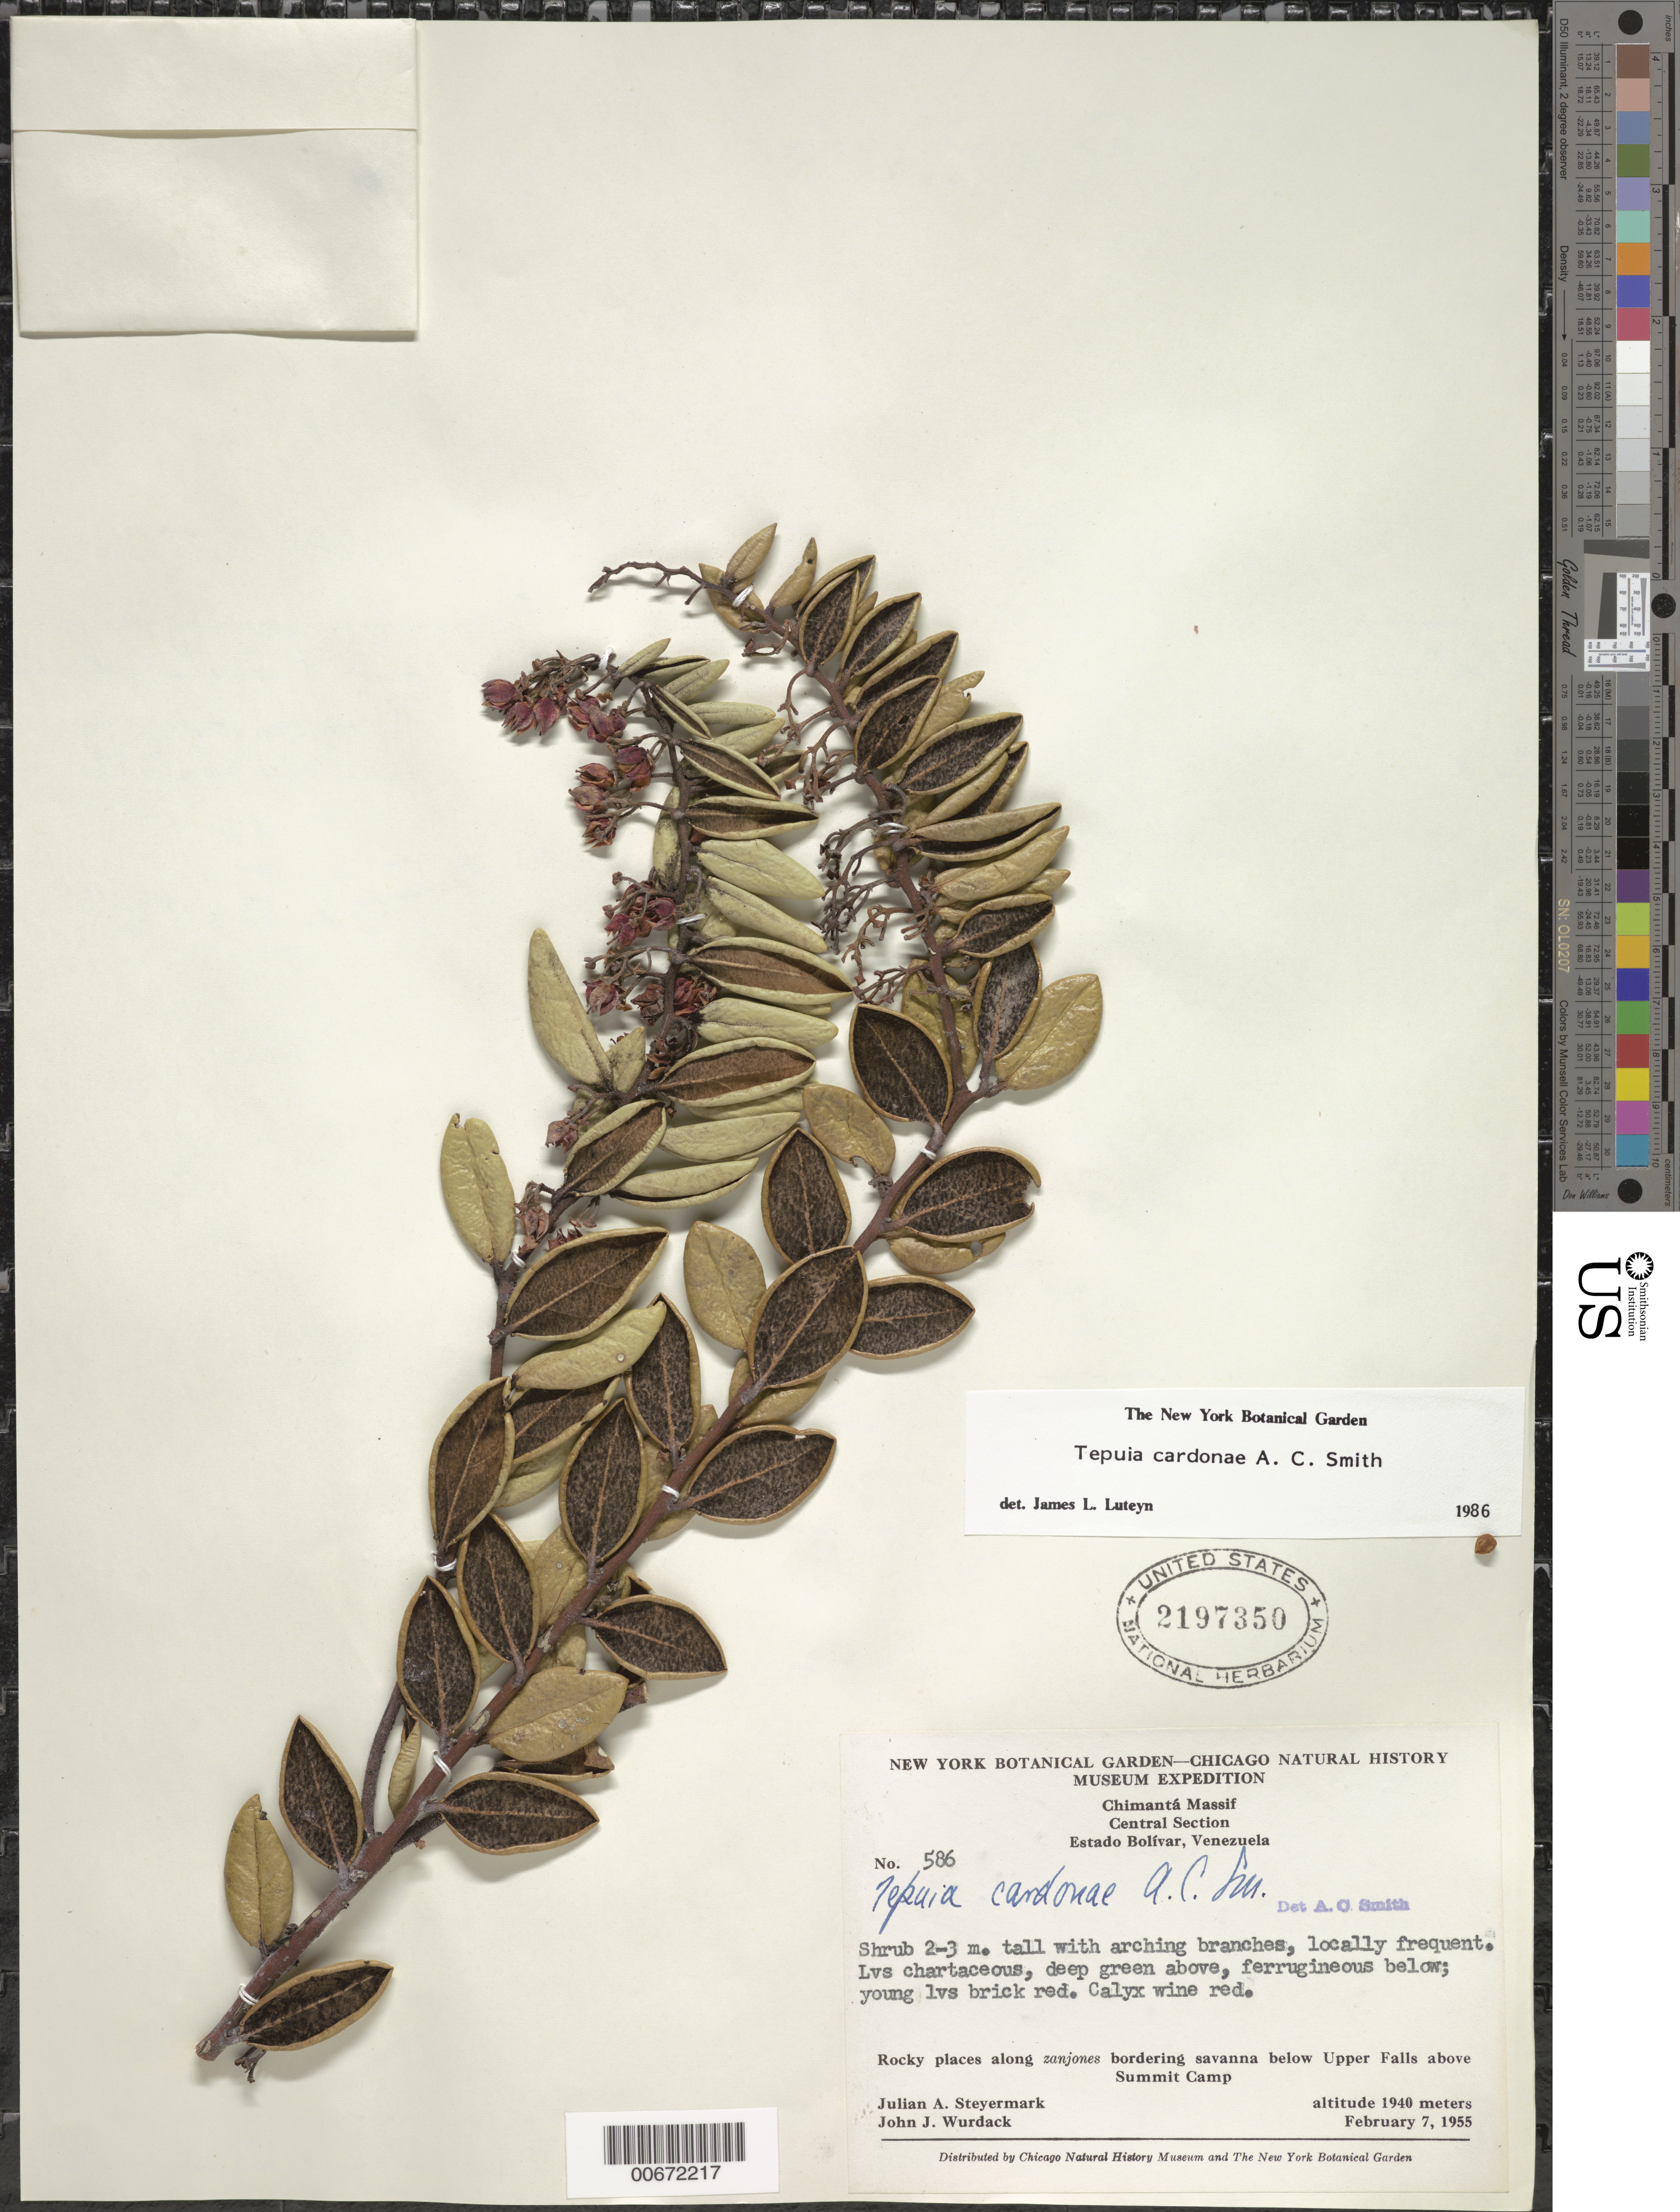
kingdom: Plantae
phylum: Tracheophyta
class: Magnoliopsida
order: Ericales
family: Ericaceae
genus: Tepuia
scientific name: Tepuia cardonae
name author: A.C. Sm.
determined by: Luteyn, J. L.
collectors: J. Steyermark & J. J. Wurdack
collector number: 55 586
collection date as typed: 7-Feb-55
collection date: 1955-02-07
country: Venezuela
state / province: Bolívar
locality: Chimantá Massif, Upper Falls of Río Tirica above Summit Camp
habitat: Rocky places along zanjones bordering savanna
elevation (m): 1940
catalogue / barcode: US 2197350